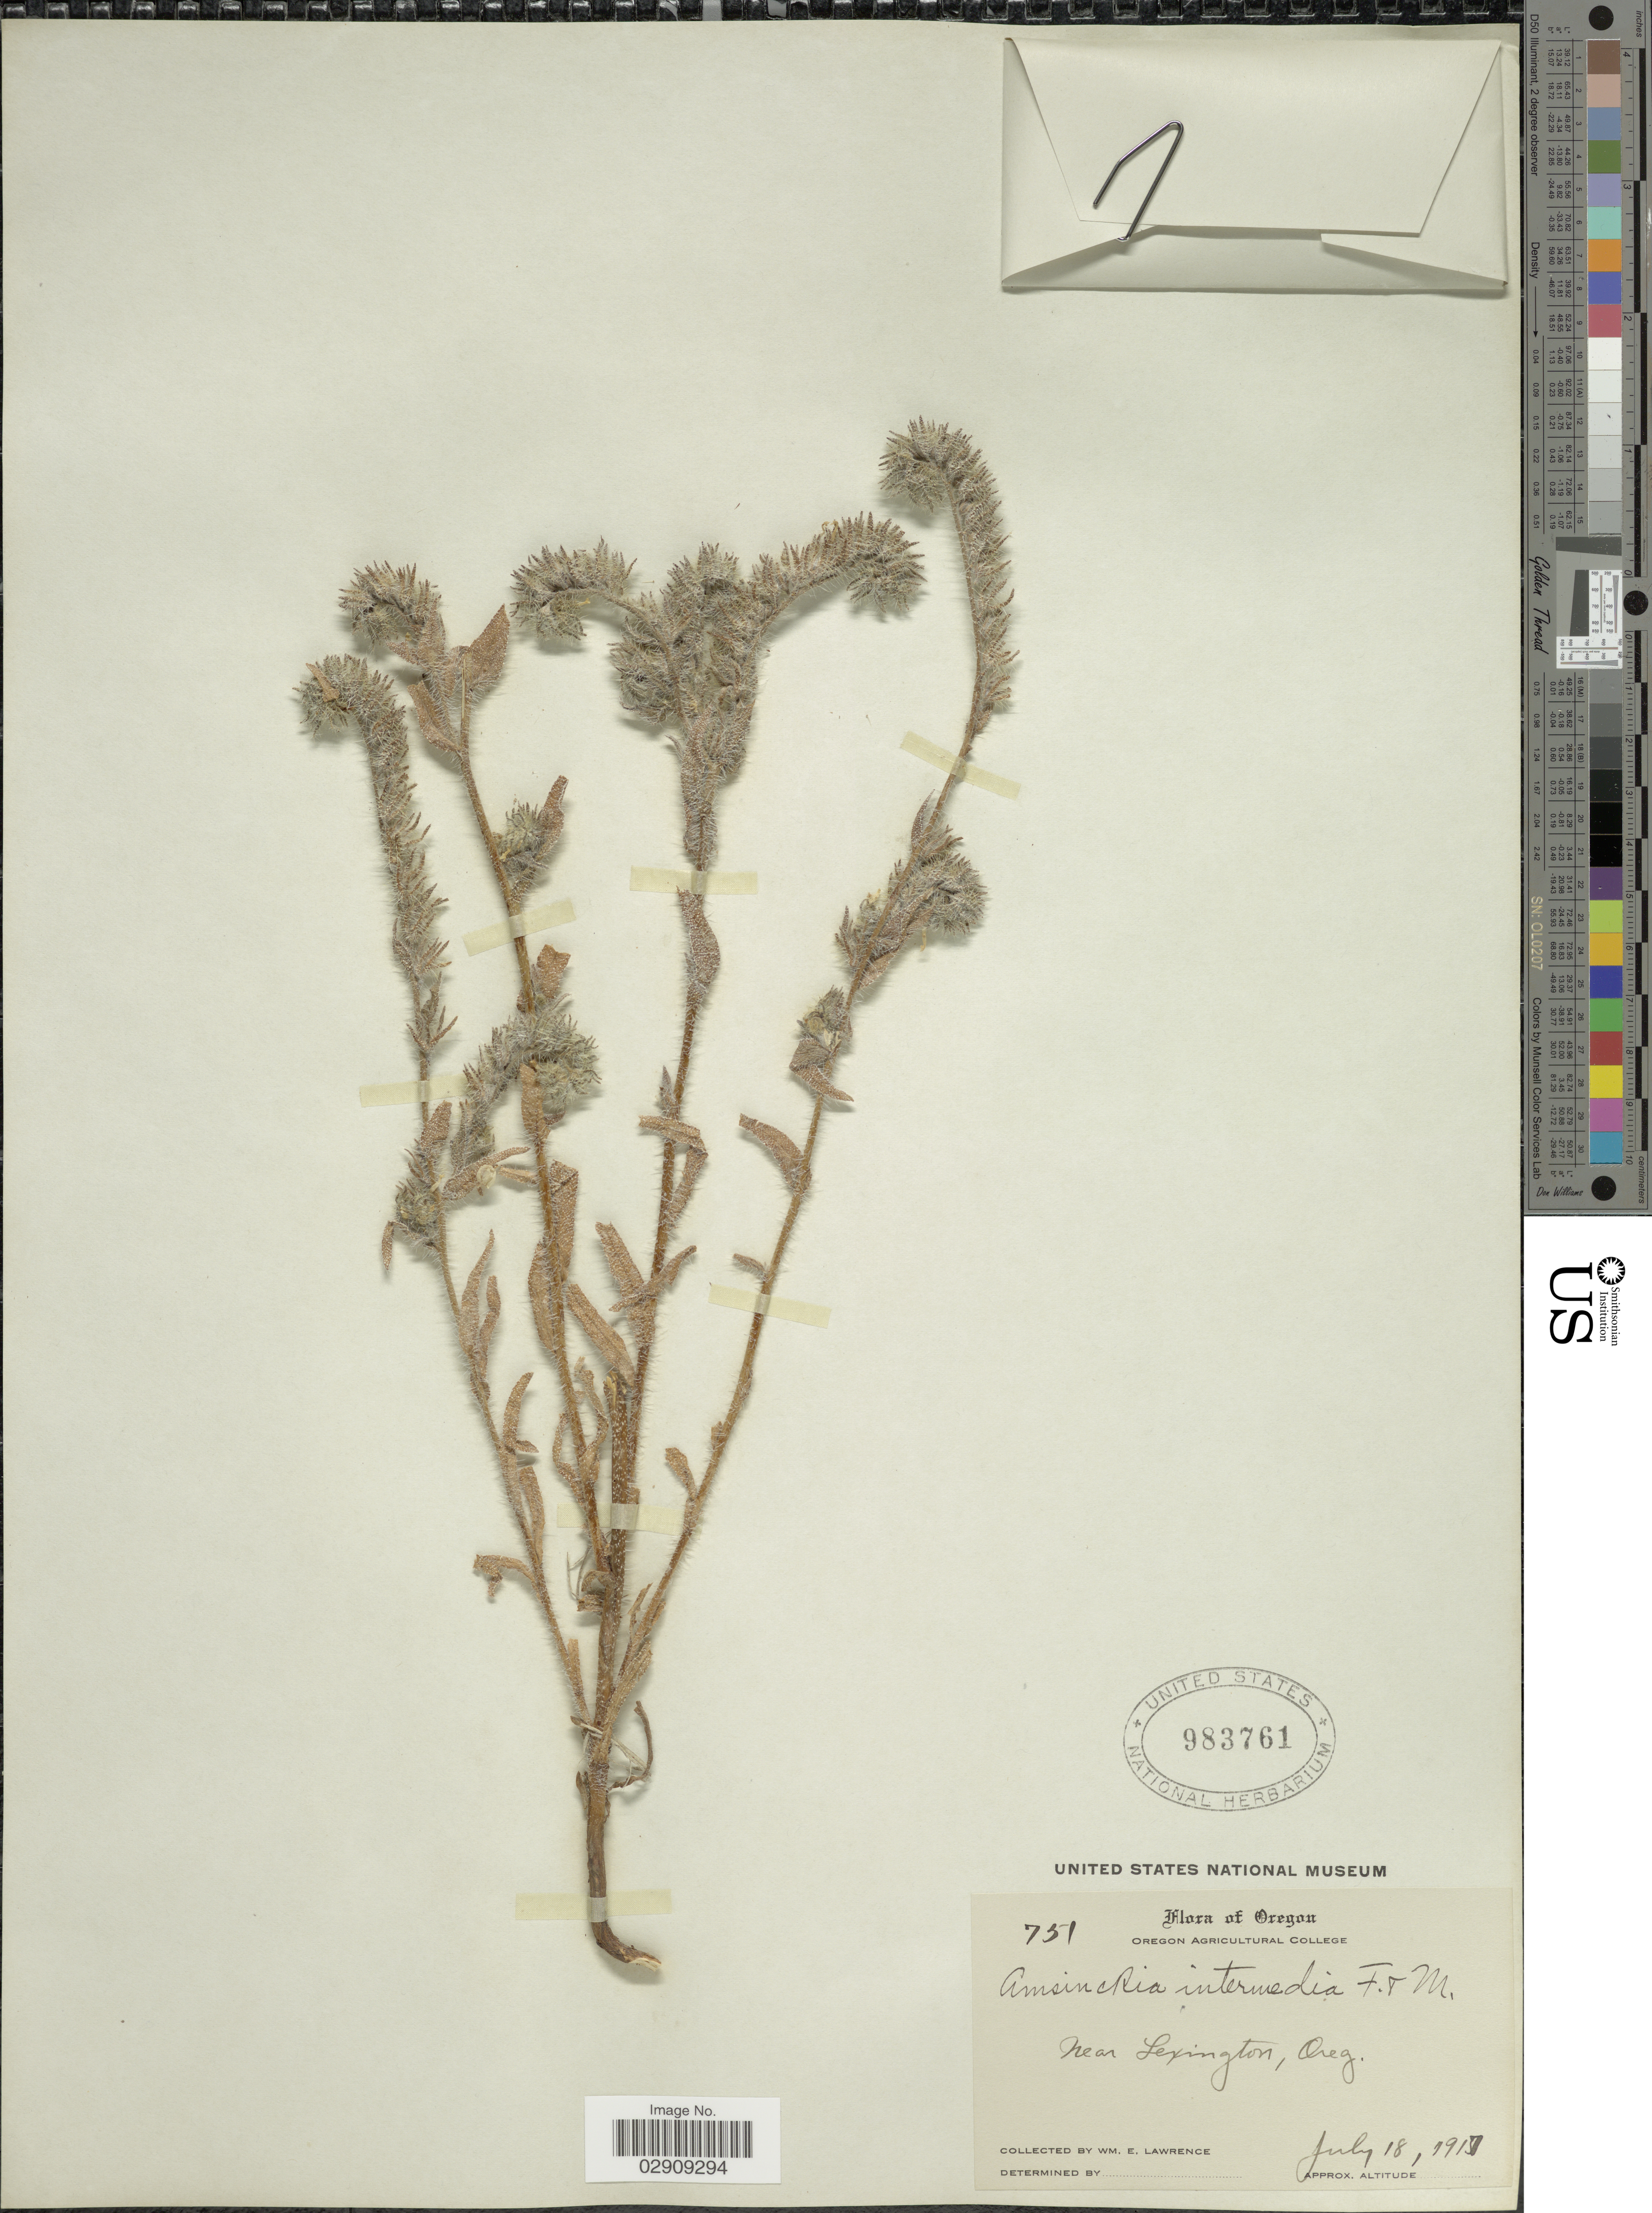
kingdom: Plantae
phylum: Tracheophyta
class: Magnoliopsida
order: Boraginales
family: Boraginaceae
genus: Amsinckia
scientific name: Amsinckia menziesii var. intermedia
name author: (Fisch. & C.A. Mey.) Ganders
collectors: W. Lawrence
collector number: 751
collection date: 1917-07-18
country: United States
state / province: Oregon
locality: Near Lexington.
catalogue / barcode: US 983761